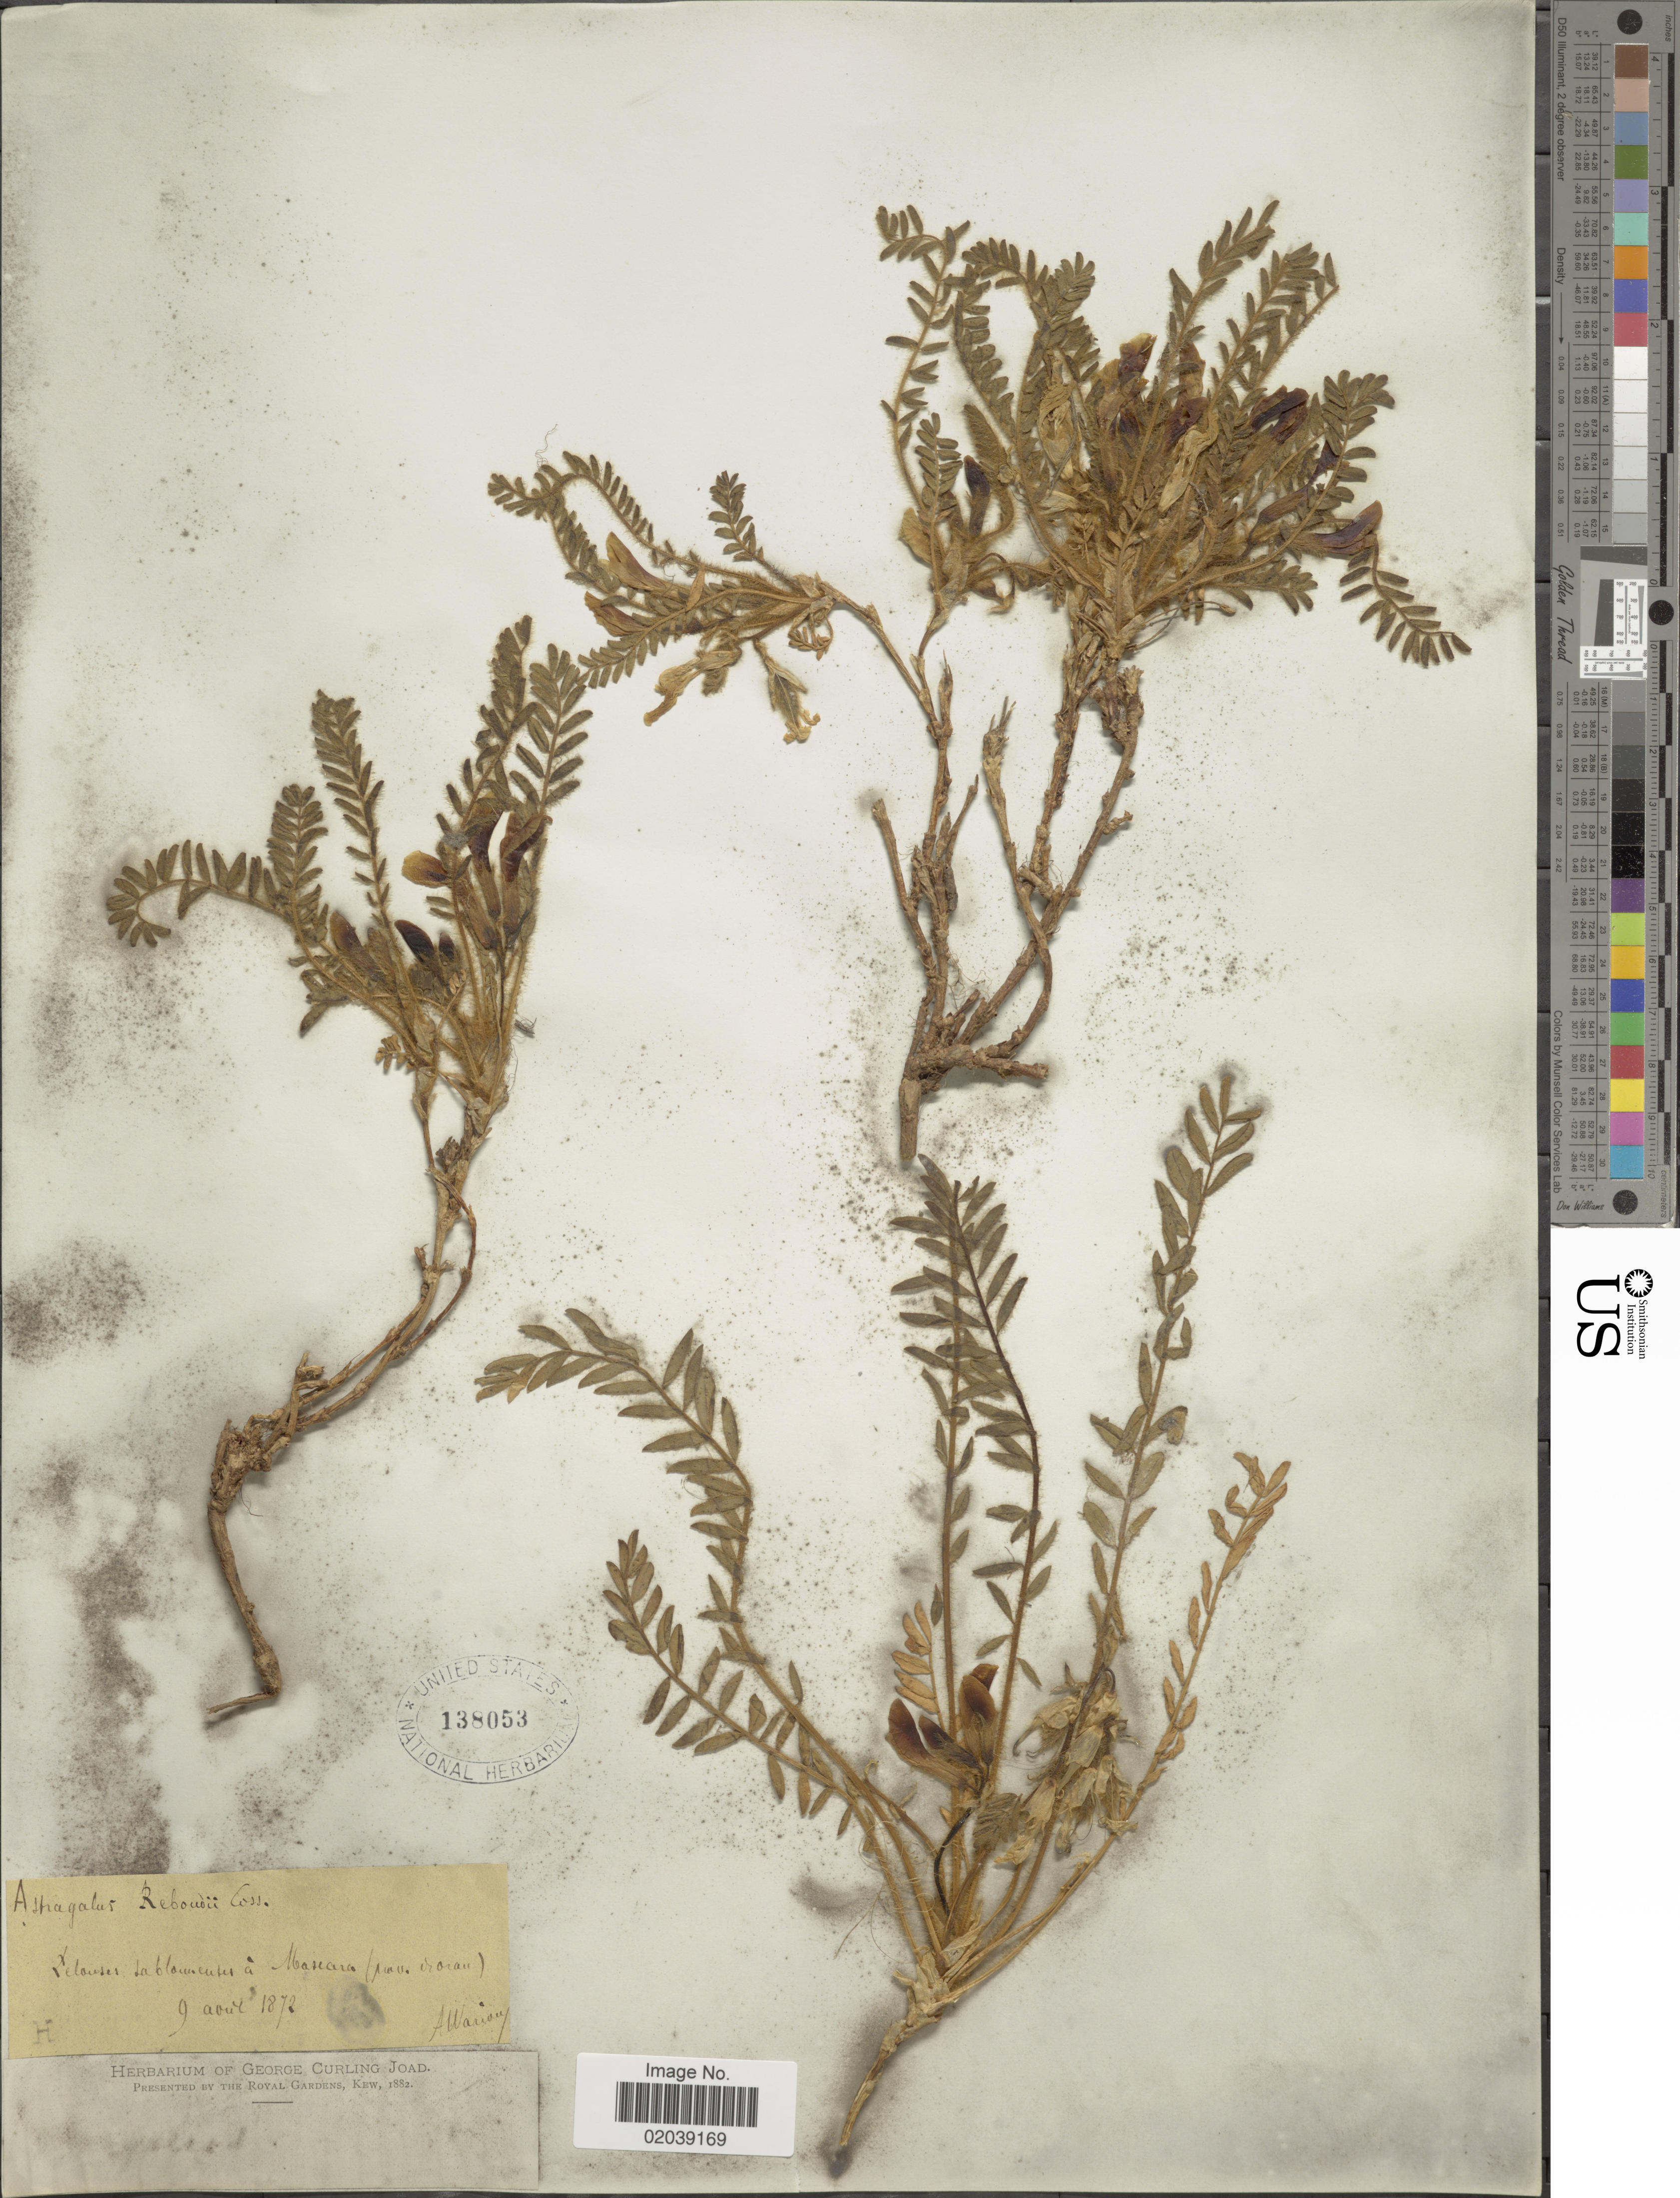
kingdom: Plantae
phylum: Tracheophyta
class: Magnoliopsida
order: Fabales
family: Fabaceae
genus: Astragalus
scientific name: Astragalus reboudii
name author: Coss. ex Bunge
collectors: A. Warion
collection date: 1872-08-09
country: Algeria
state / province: Oran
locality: Pelouses La blouneutes Maseacro (prov. d'Oran)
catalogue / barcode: US 138053